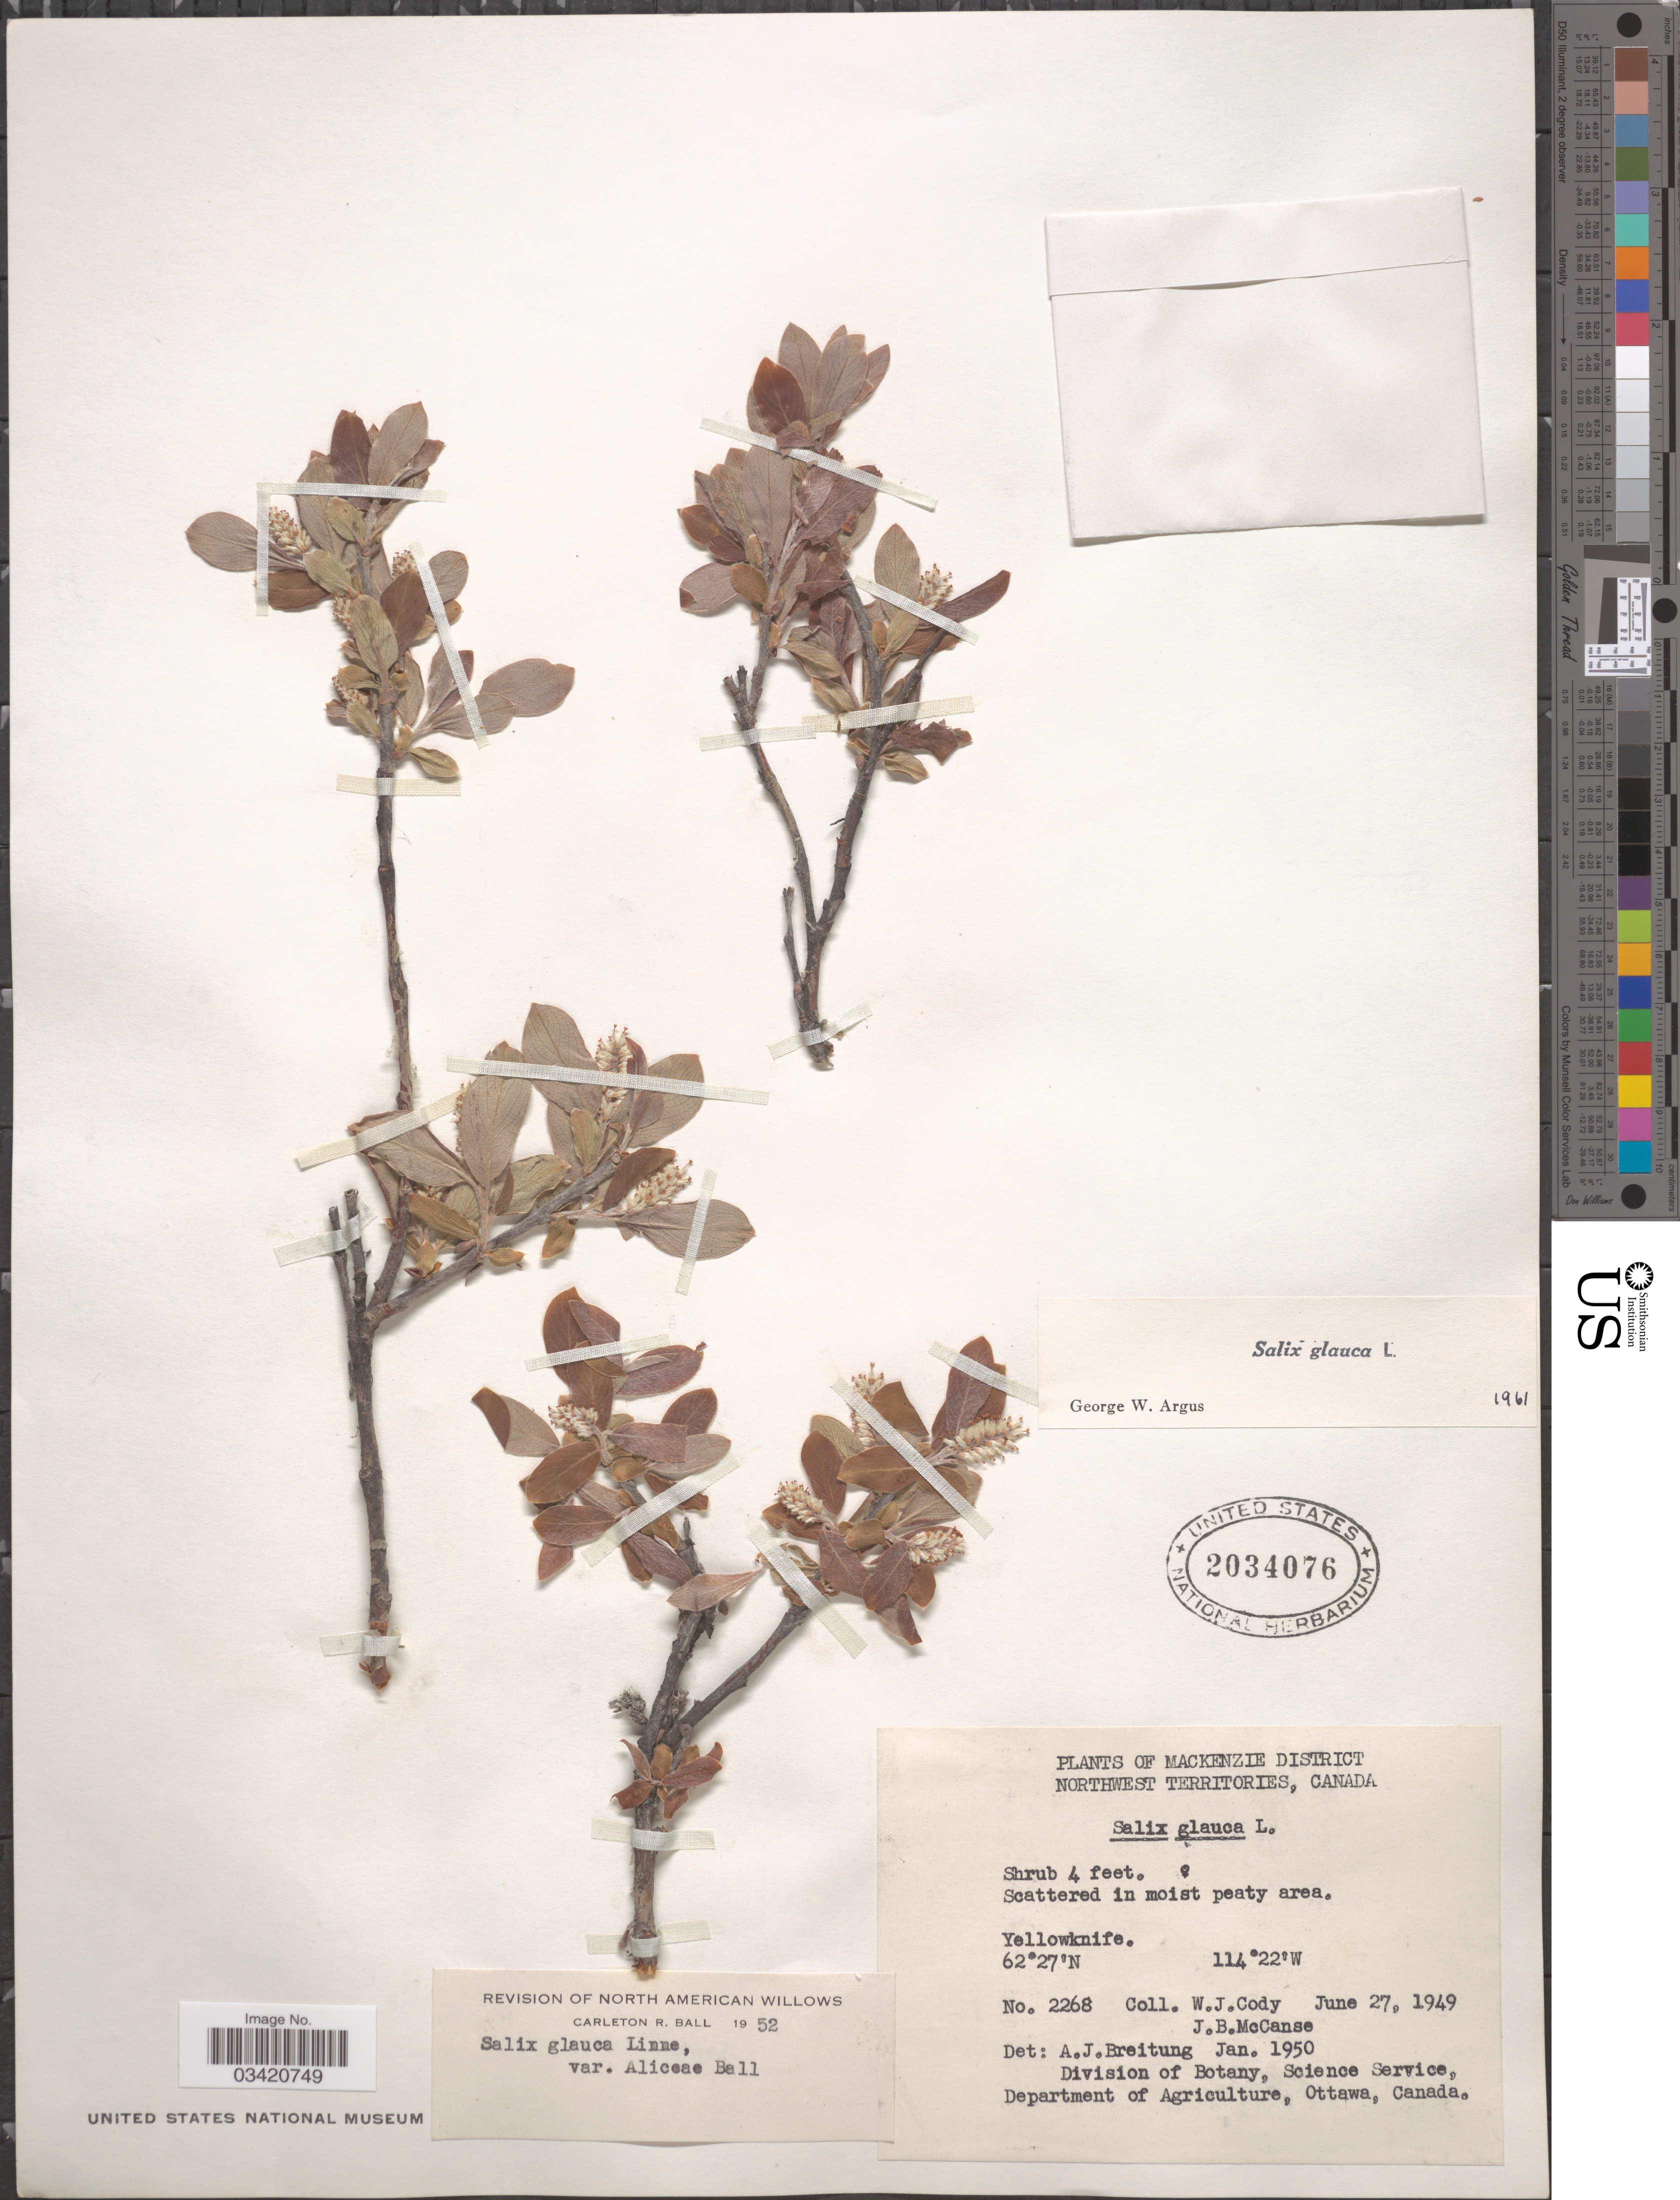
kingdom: Plantae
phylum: Tracheophyta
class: Magnoliopsida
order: Malpighiales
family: Salicaceae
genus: Salix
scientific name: Salix glauca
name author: L.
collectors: W. Cody & J. McCanse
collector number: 2268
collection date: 1949-06-27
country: Canada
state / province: Northwest Territories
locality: Mackenzie District. Yellowknife.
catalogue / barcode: US 2034076